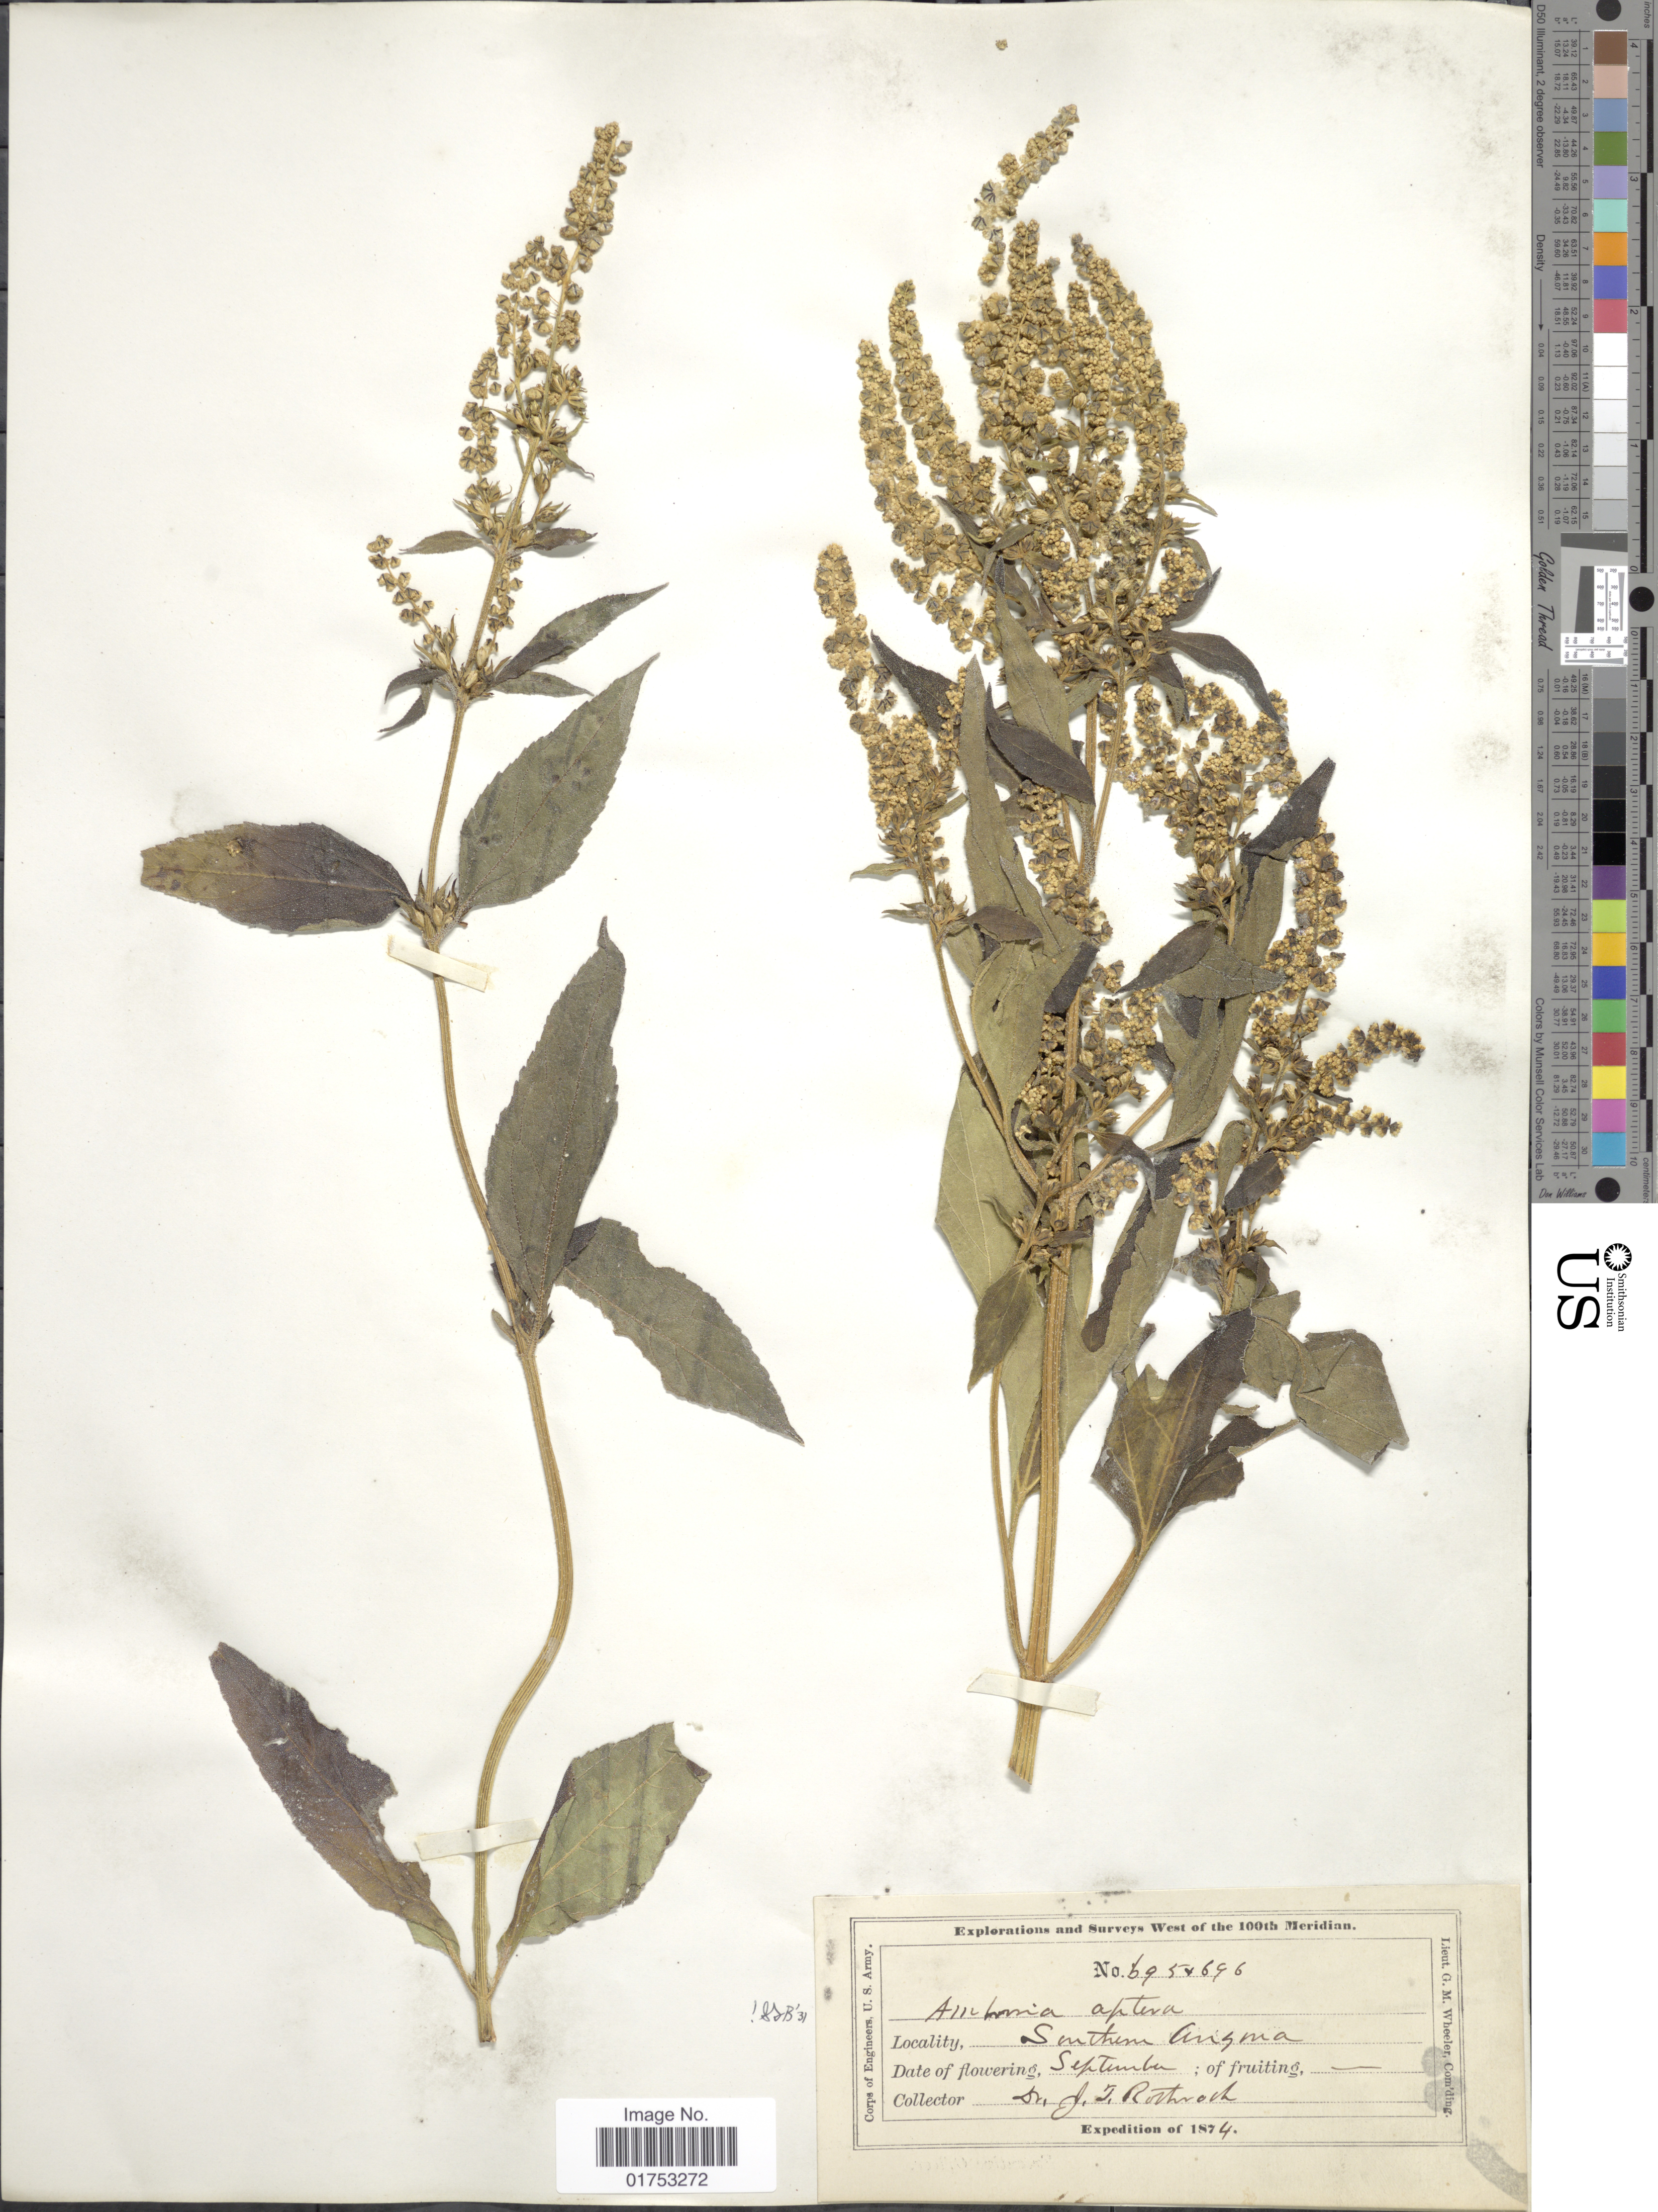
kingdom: Plantae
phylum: Tracheophyta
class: Magnoliopsida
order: Asterales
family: Asteraceae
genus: Ambrosia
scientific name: Ambrosia aptera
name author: (DC.) DC.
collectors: J. T. Rothrock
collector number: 6954696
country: United States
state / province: Arizona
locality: Southern Arizona